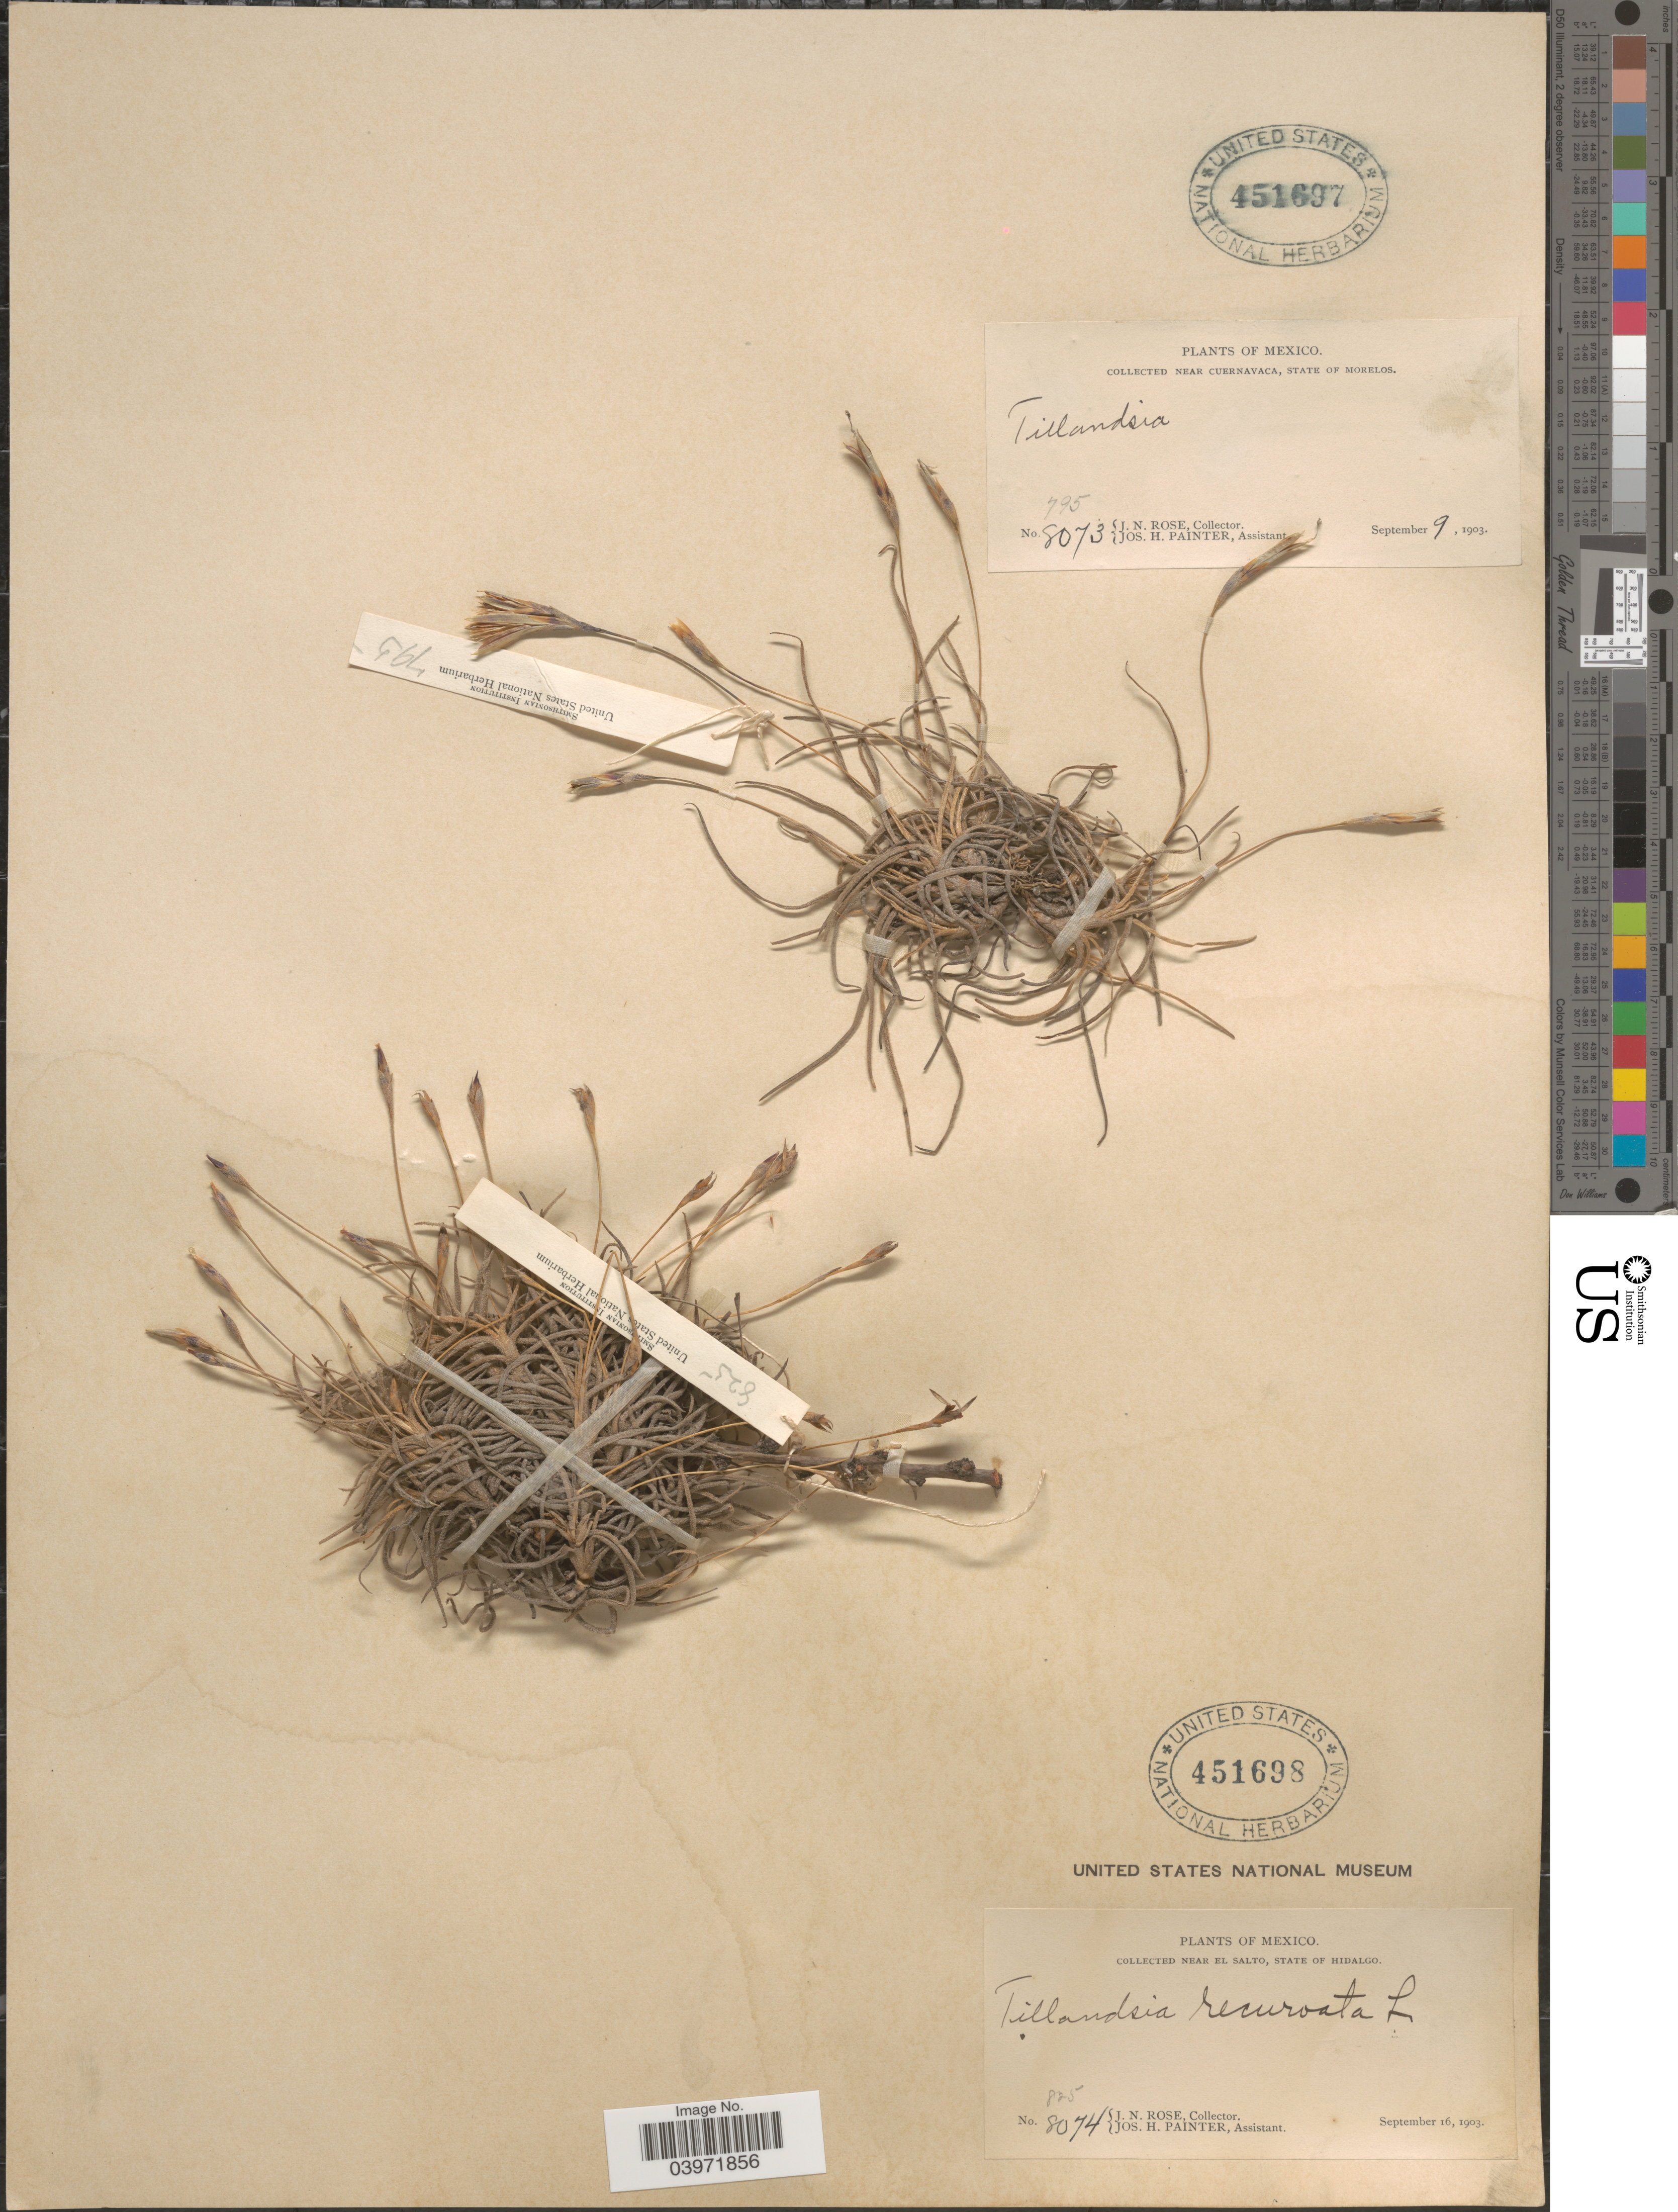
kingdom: Plantae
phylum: Tracheophyta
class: Liliopsida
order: Poales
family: Bromeliaceae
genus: Tillandsia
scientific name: Tillandsia recurvata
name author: L.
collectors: J. N. Rose & J. H. Painter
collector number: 795/8073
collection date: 1903-09-09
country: Mexico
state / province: Morelos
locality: Near Cuernavaca.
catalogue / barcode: US 451697